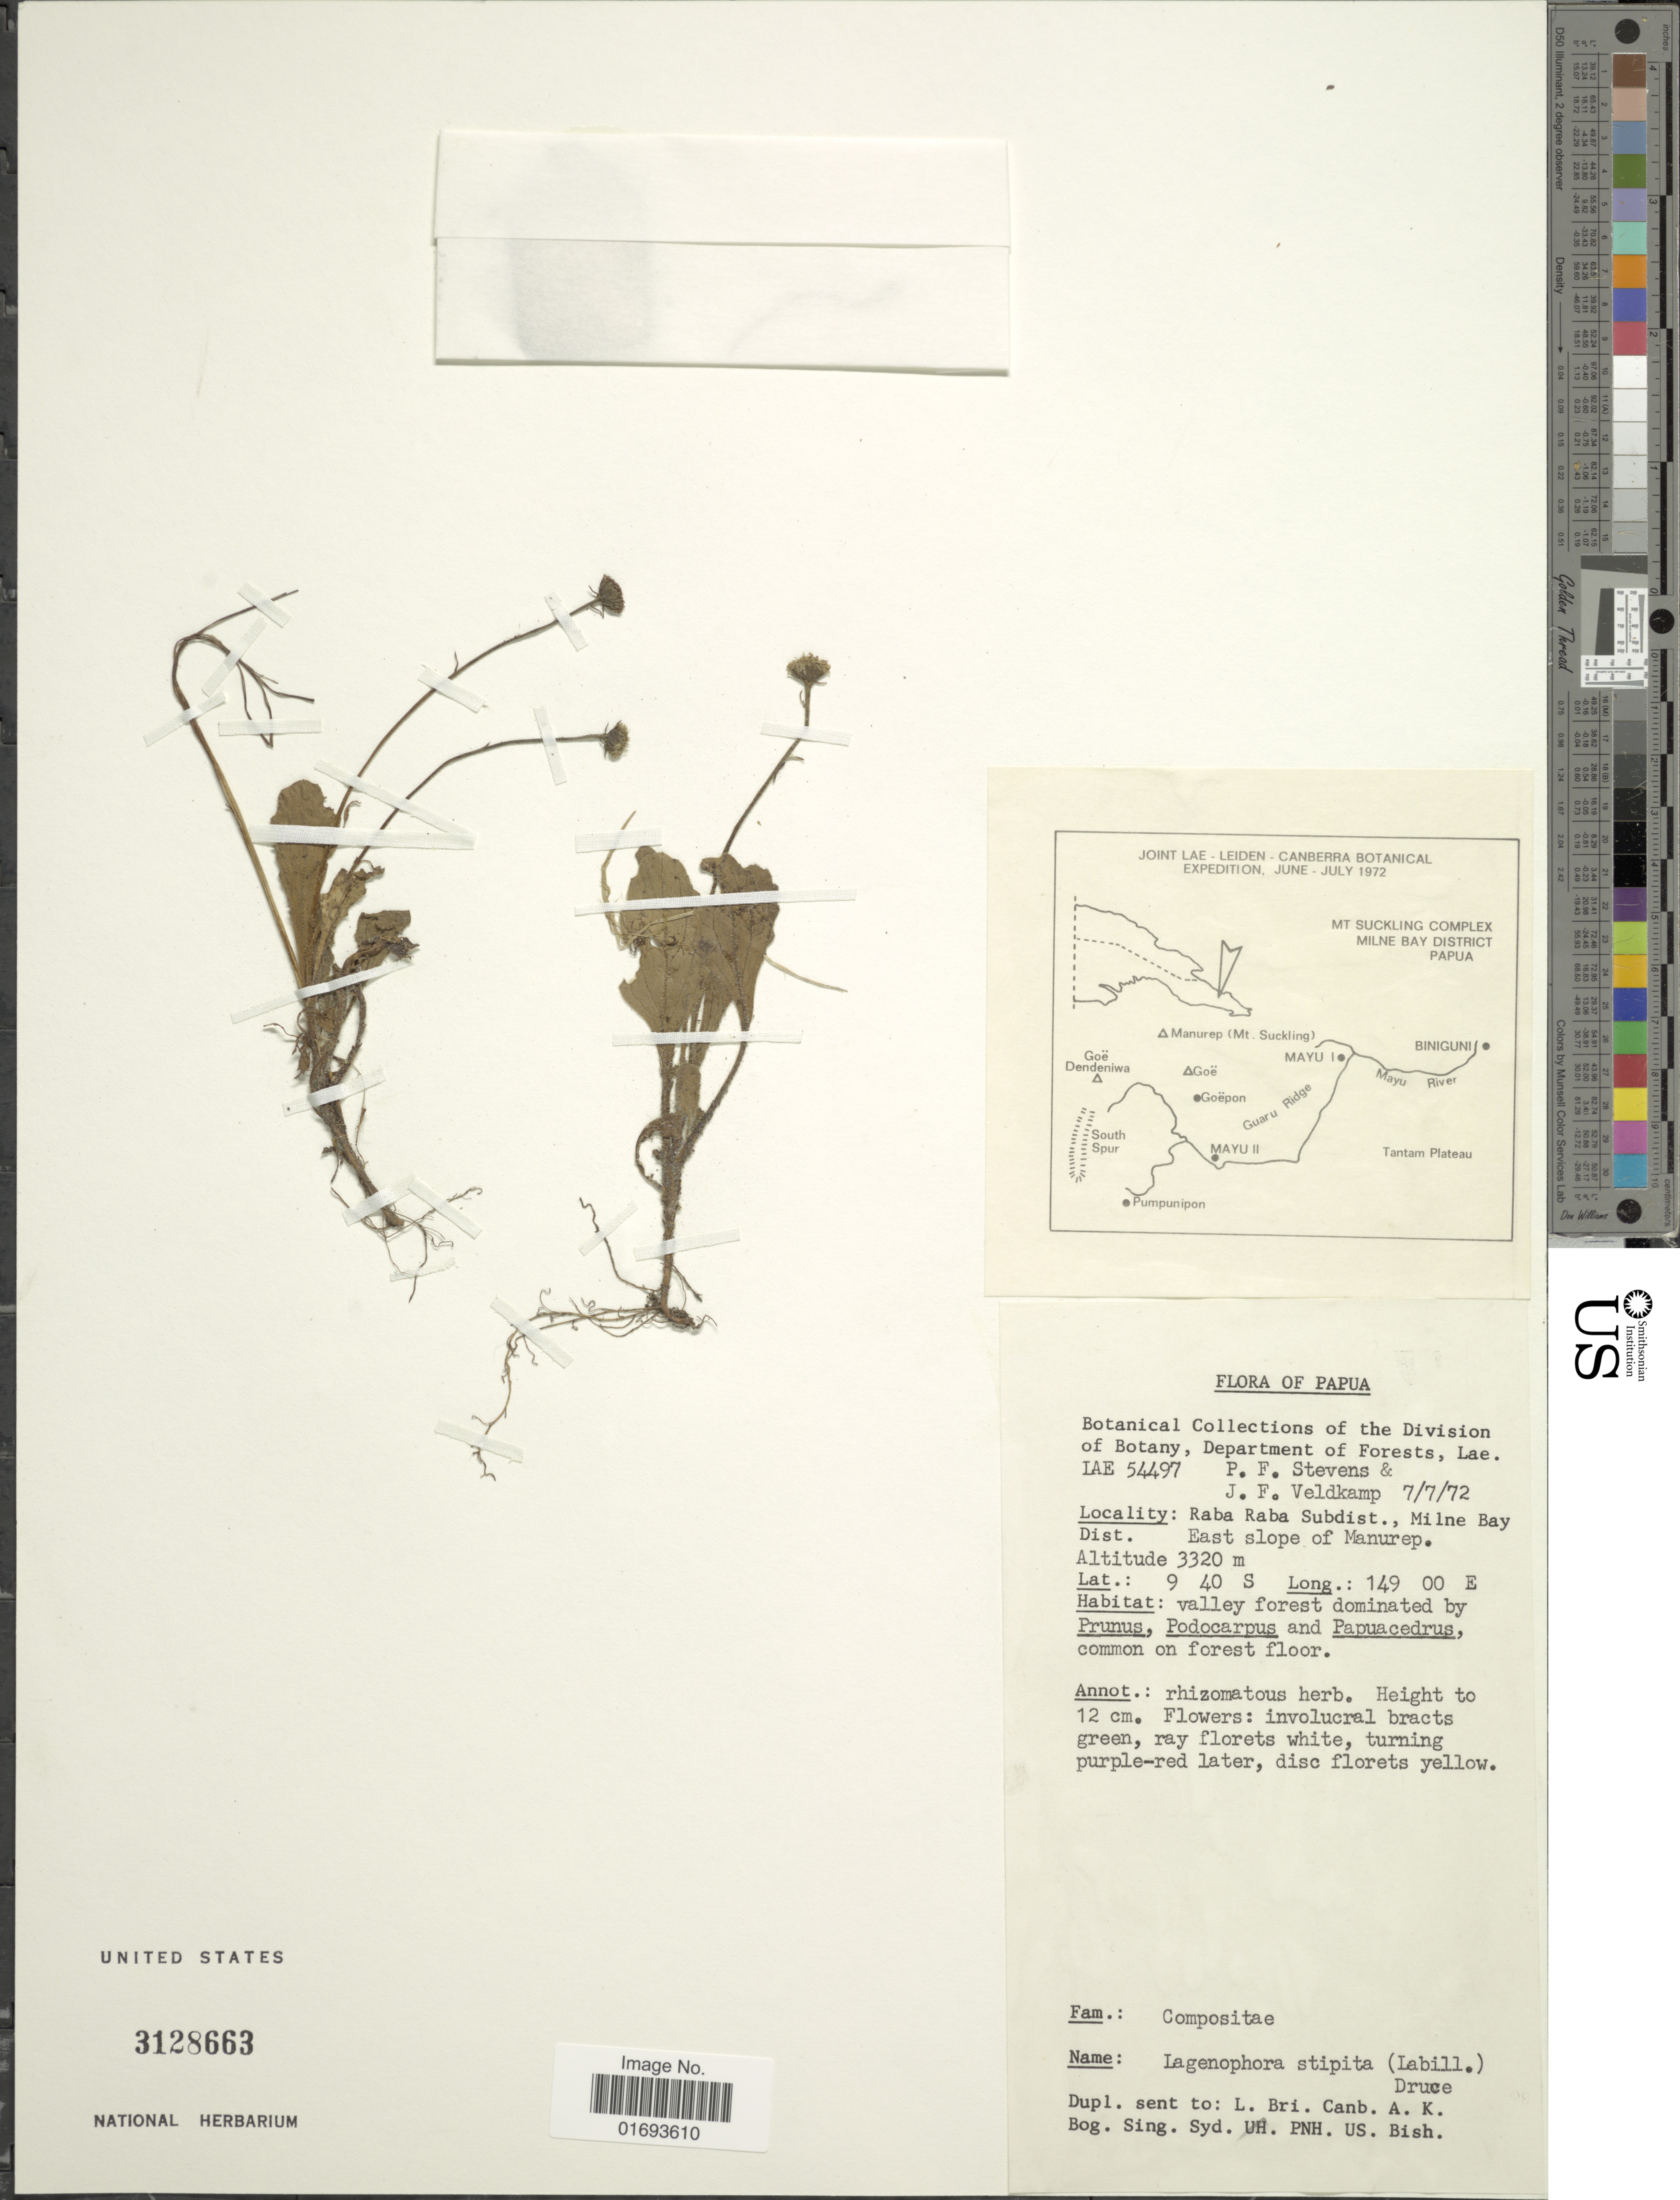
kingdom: Plantae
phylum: Tracheophyta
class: Magnoliopsida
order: Asterales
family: Asteraceae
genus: Lagenophora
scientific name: Lagenophora stipitata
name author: (Labill.) Druce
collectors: P. F. Stevens & J. F. Veldkamp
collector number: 54497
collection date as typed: Transcribed d/m/y: 7/7/72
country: Papua New Guinea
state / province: Milne Bay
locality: Papua. Raba Raba Sudbist., Milne Bay Dist. East slope of Manurep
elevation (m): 3320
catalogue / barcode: US 3128663